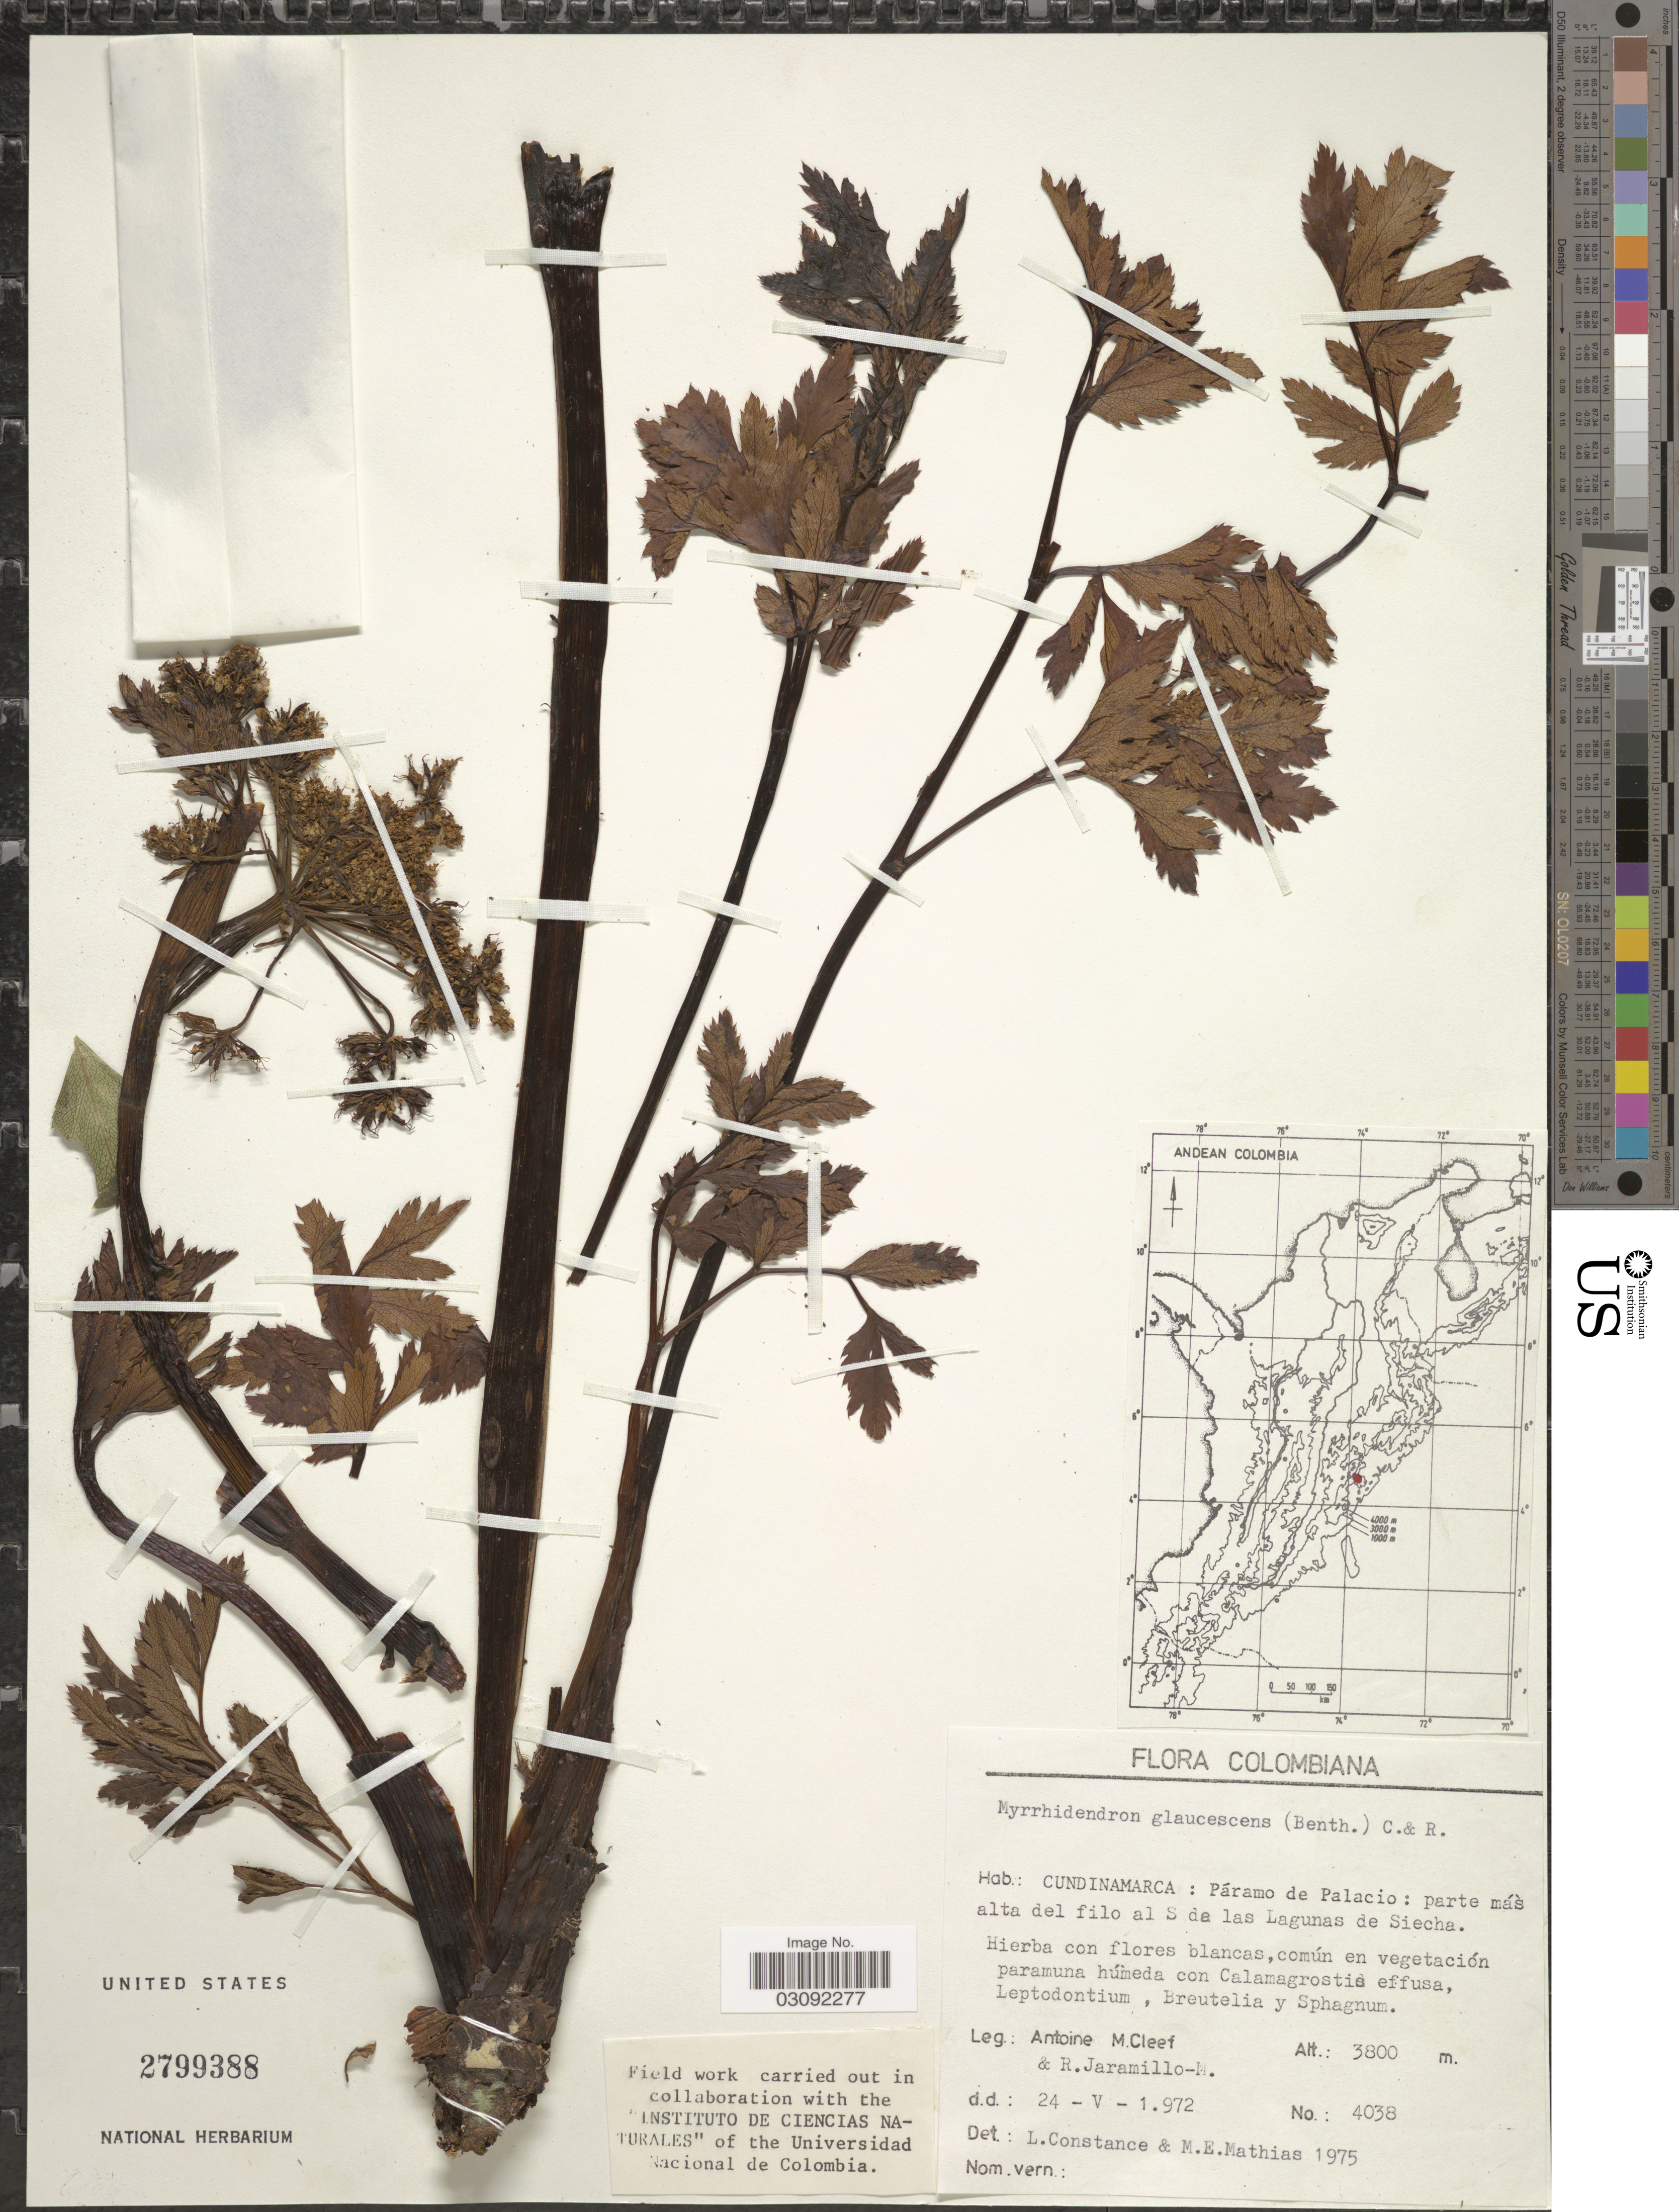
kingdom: Plantae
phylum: Tracheophyta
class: Magnoliopsida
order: Apiales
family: Apiaceae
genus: Myrrhidendron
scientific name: Myrrhidendron glaucescens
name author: (Benth.) J.M. Coult. & Rose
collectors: A. M. Cleef & R. Jaramillo M.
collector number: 4038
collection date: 1972-05-24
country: Colombia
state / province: Cundinamarca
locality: Páramo de Palacio: parte más alta del filo al S de las Lagunas de Siecha.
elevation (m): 3800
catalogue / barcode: US 2799388